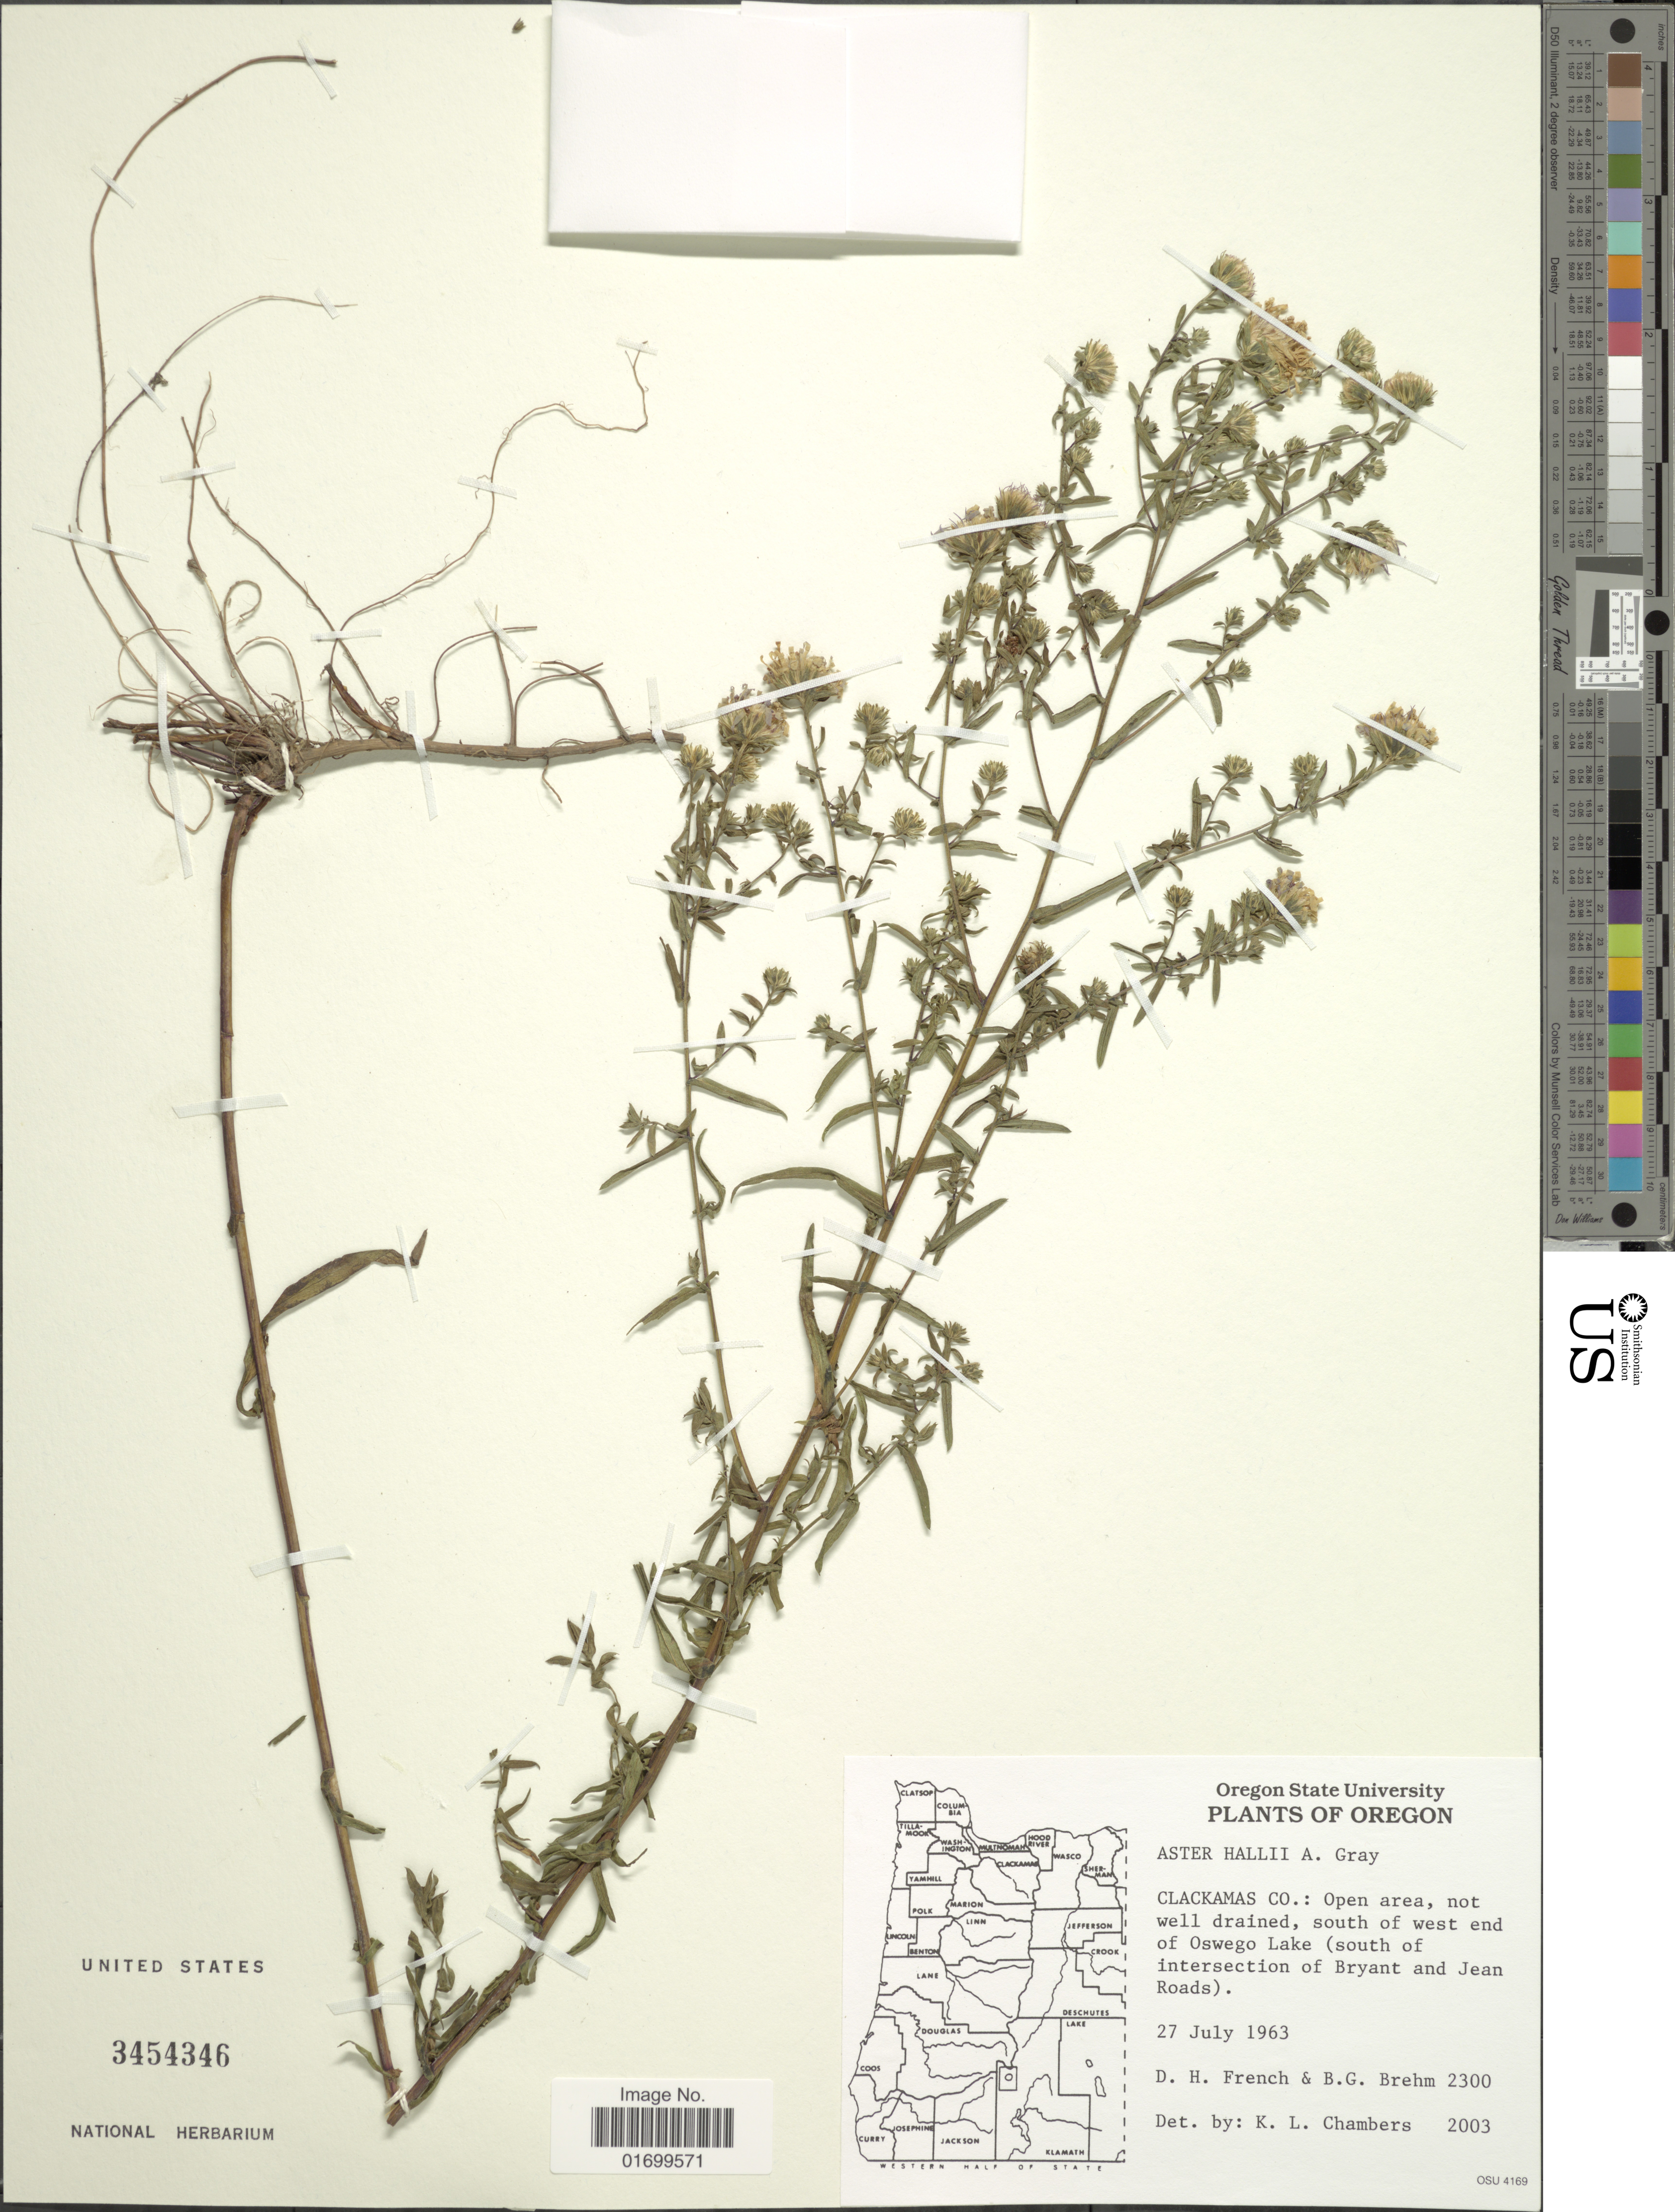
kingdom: Plantae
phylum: Tracheophyta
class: Magnoliopsida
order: Asterales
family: Asteraceae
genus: Symphyotrichum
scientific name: Symphyotrichum hallii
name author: (A. Gray) G.L. Nesom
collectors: D. French & B. Brehm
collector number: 2300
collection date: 1963-07-27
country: United States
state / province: Oregon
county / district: Clackamas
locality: Clackamas Co.: Open area, not well drained, south of west end of Oswego Lake (south of intersection of Bryant and Jean Roads).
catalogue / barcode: US 3454346